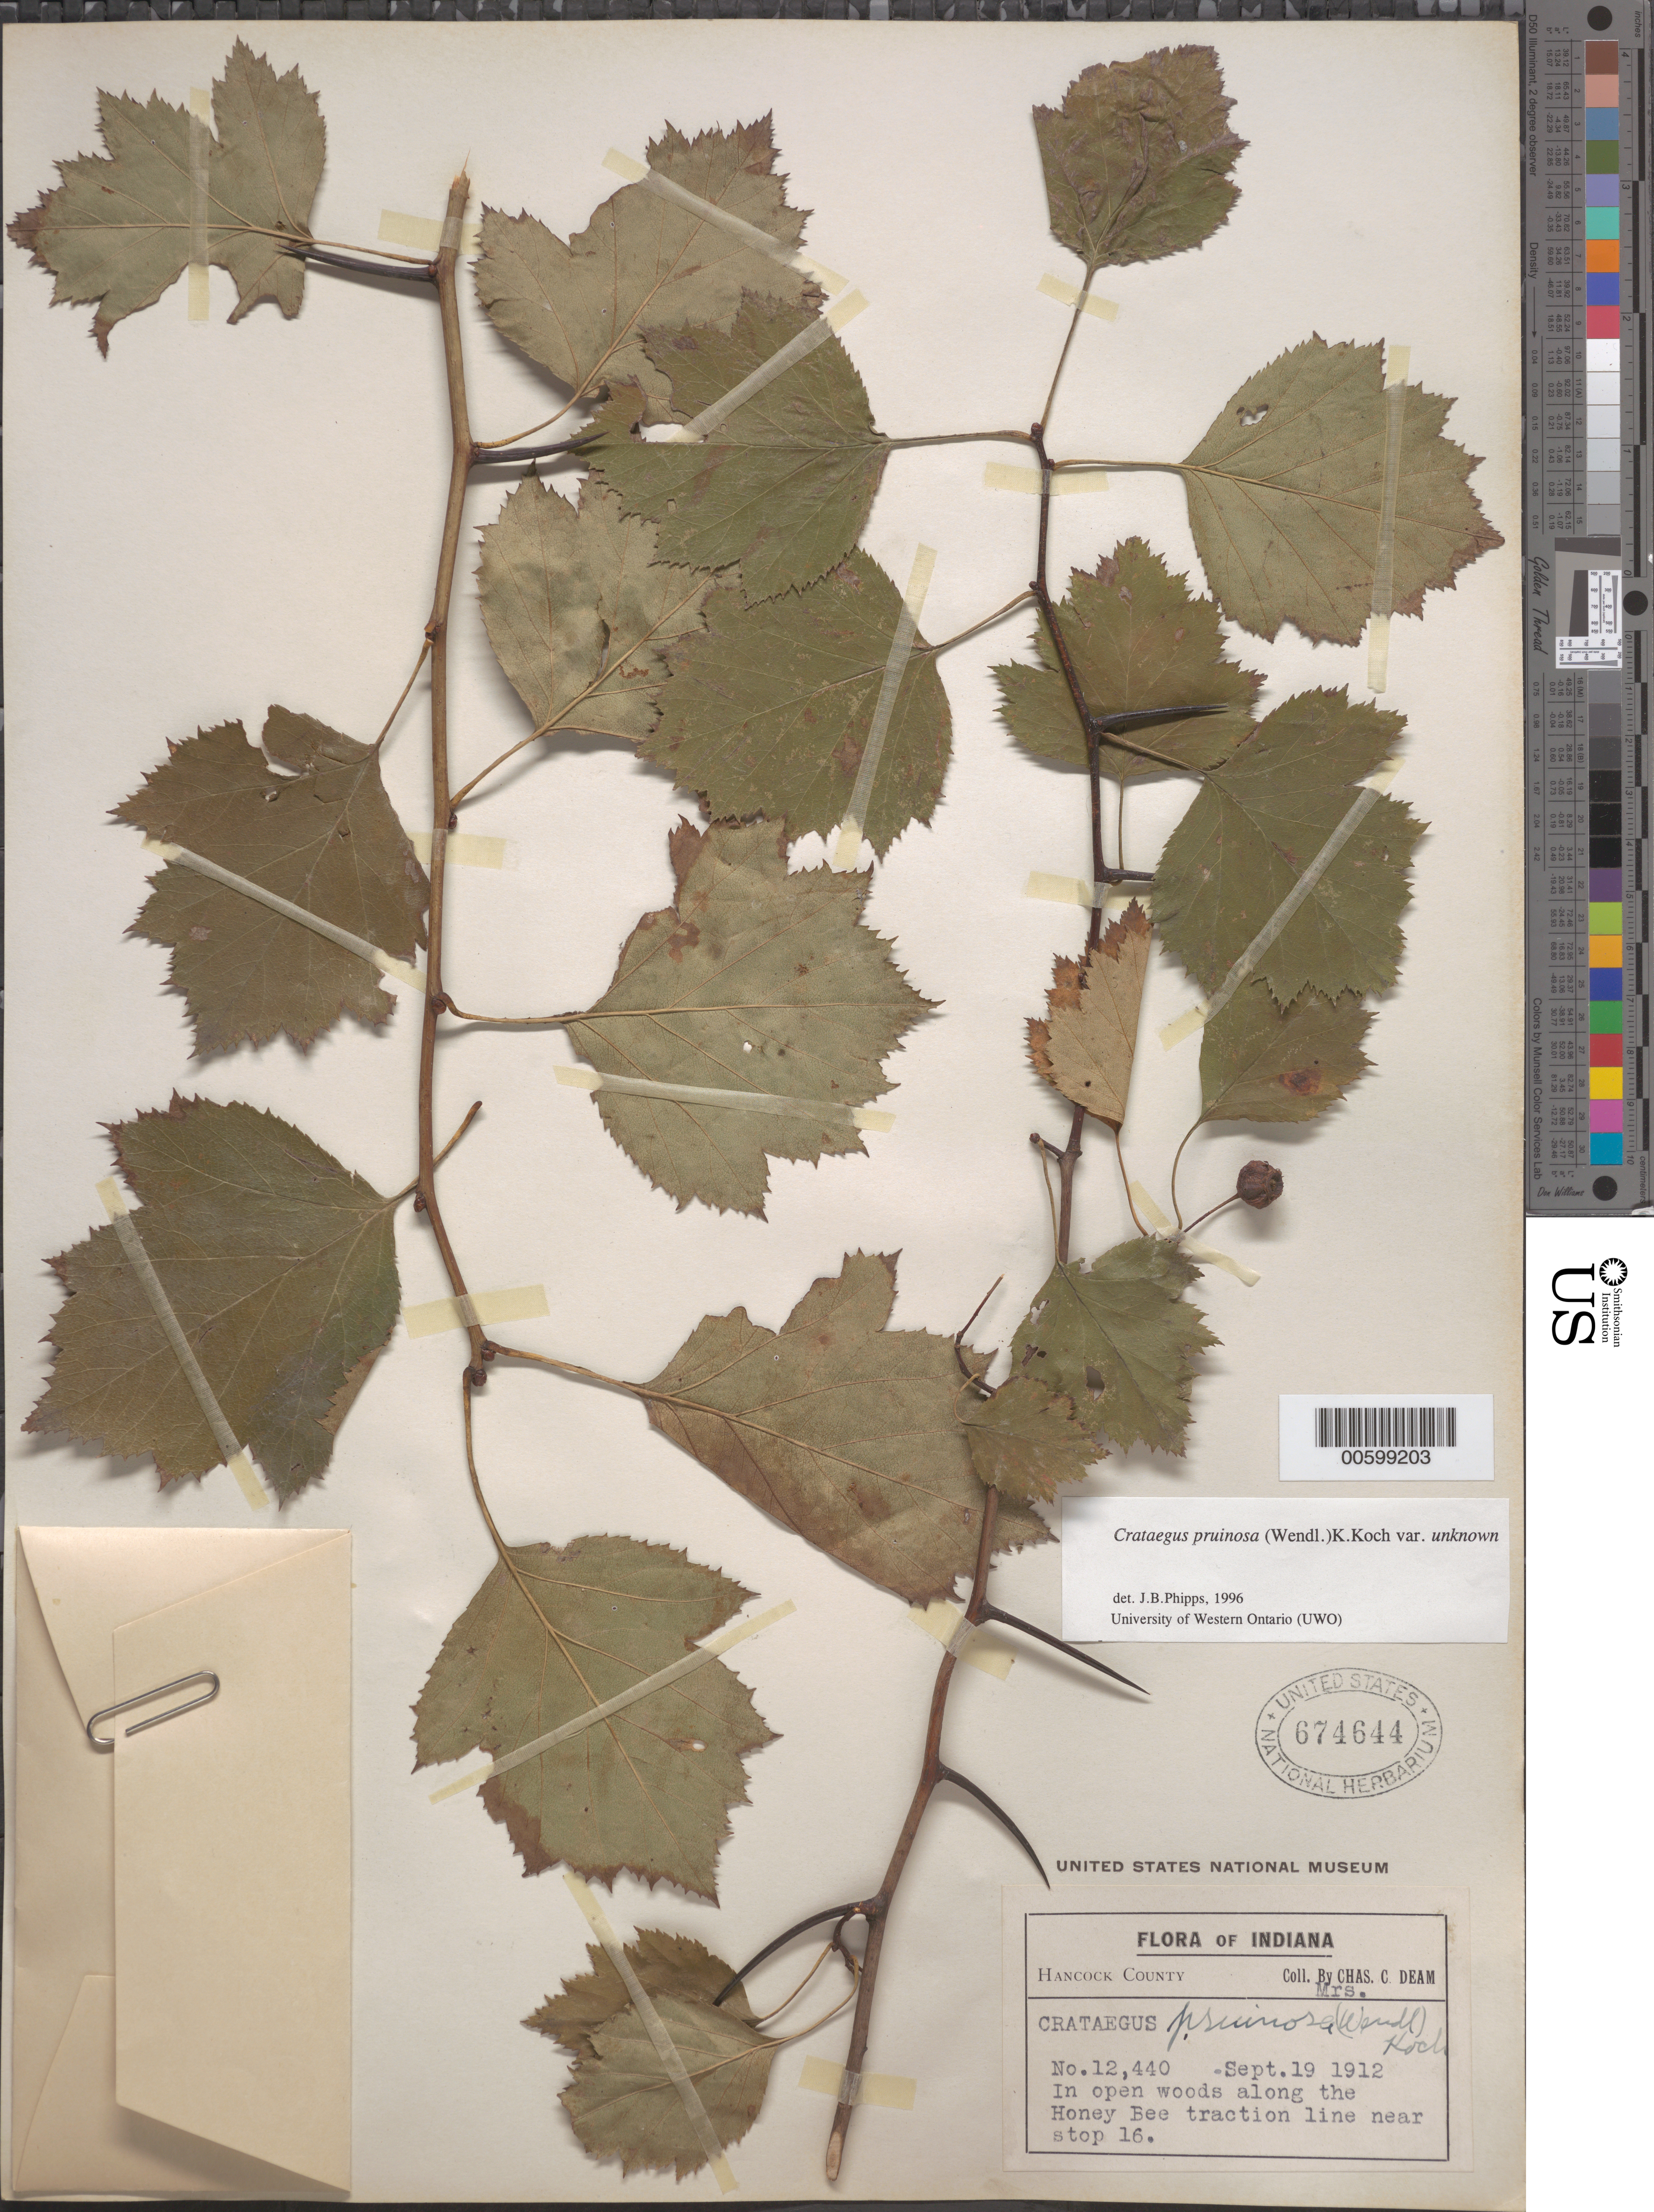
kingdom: Plantae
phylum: Tracheophyta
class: Magnoliopsida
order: Rosales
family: Rosaceae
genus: Crataegus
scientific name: Crataegus pruinosa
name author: (H.L. Wendl.) K. Koch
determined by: Phipps, James B., (UWO), University of Western Ontario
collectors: C. C. Deam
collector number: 12440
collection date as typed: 19 Sep 1912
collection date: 1912-09-19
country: United States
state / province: Indiana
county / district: Hancock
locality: Along the Honey Bee traction line near stop 16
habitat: In open woods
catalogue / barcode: US 674644